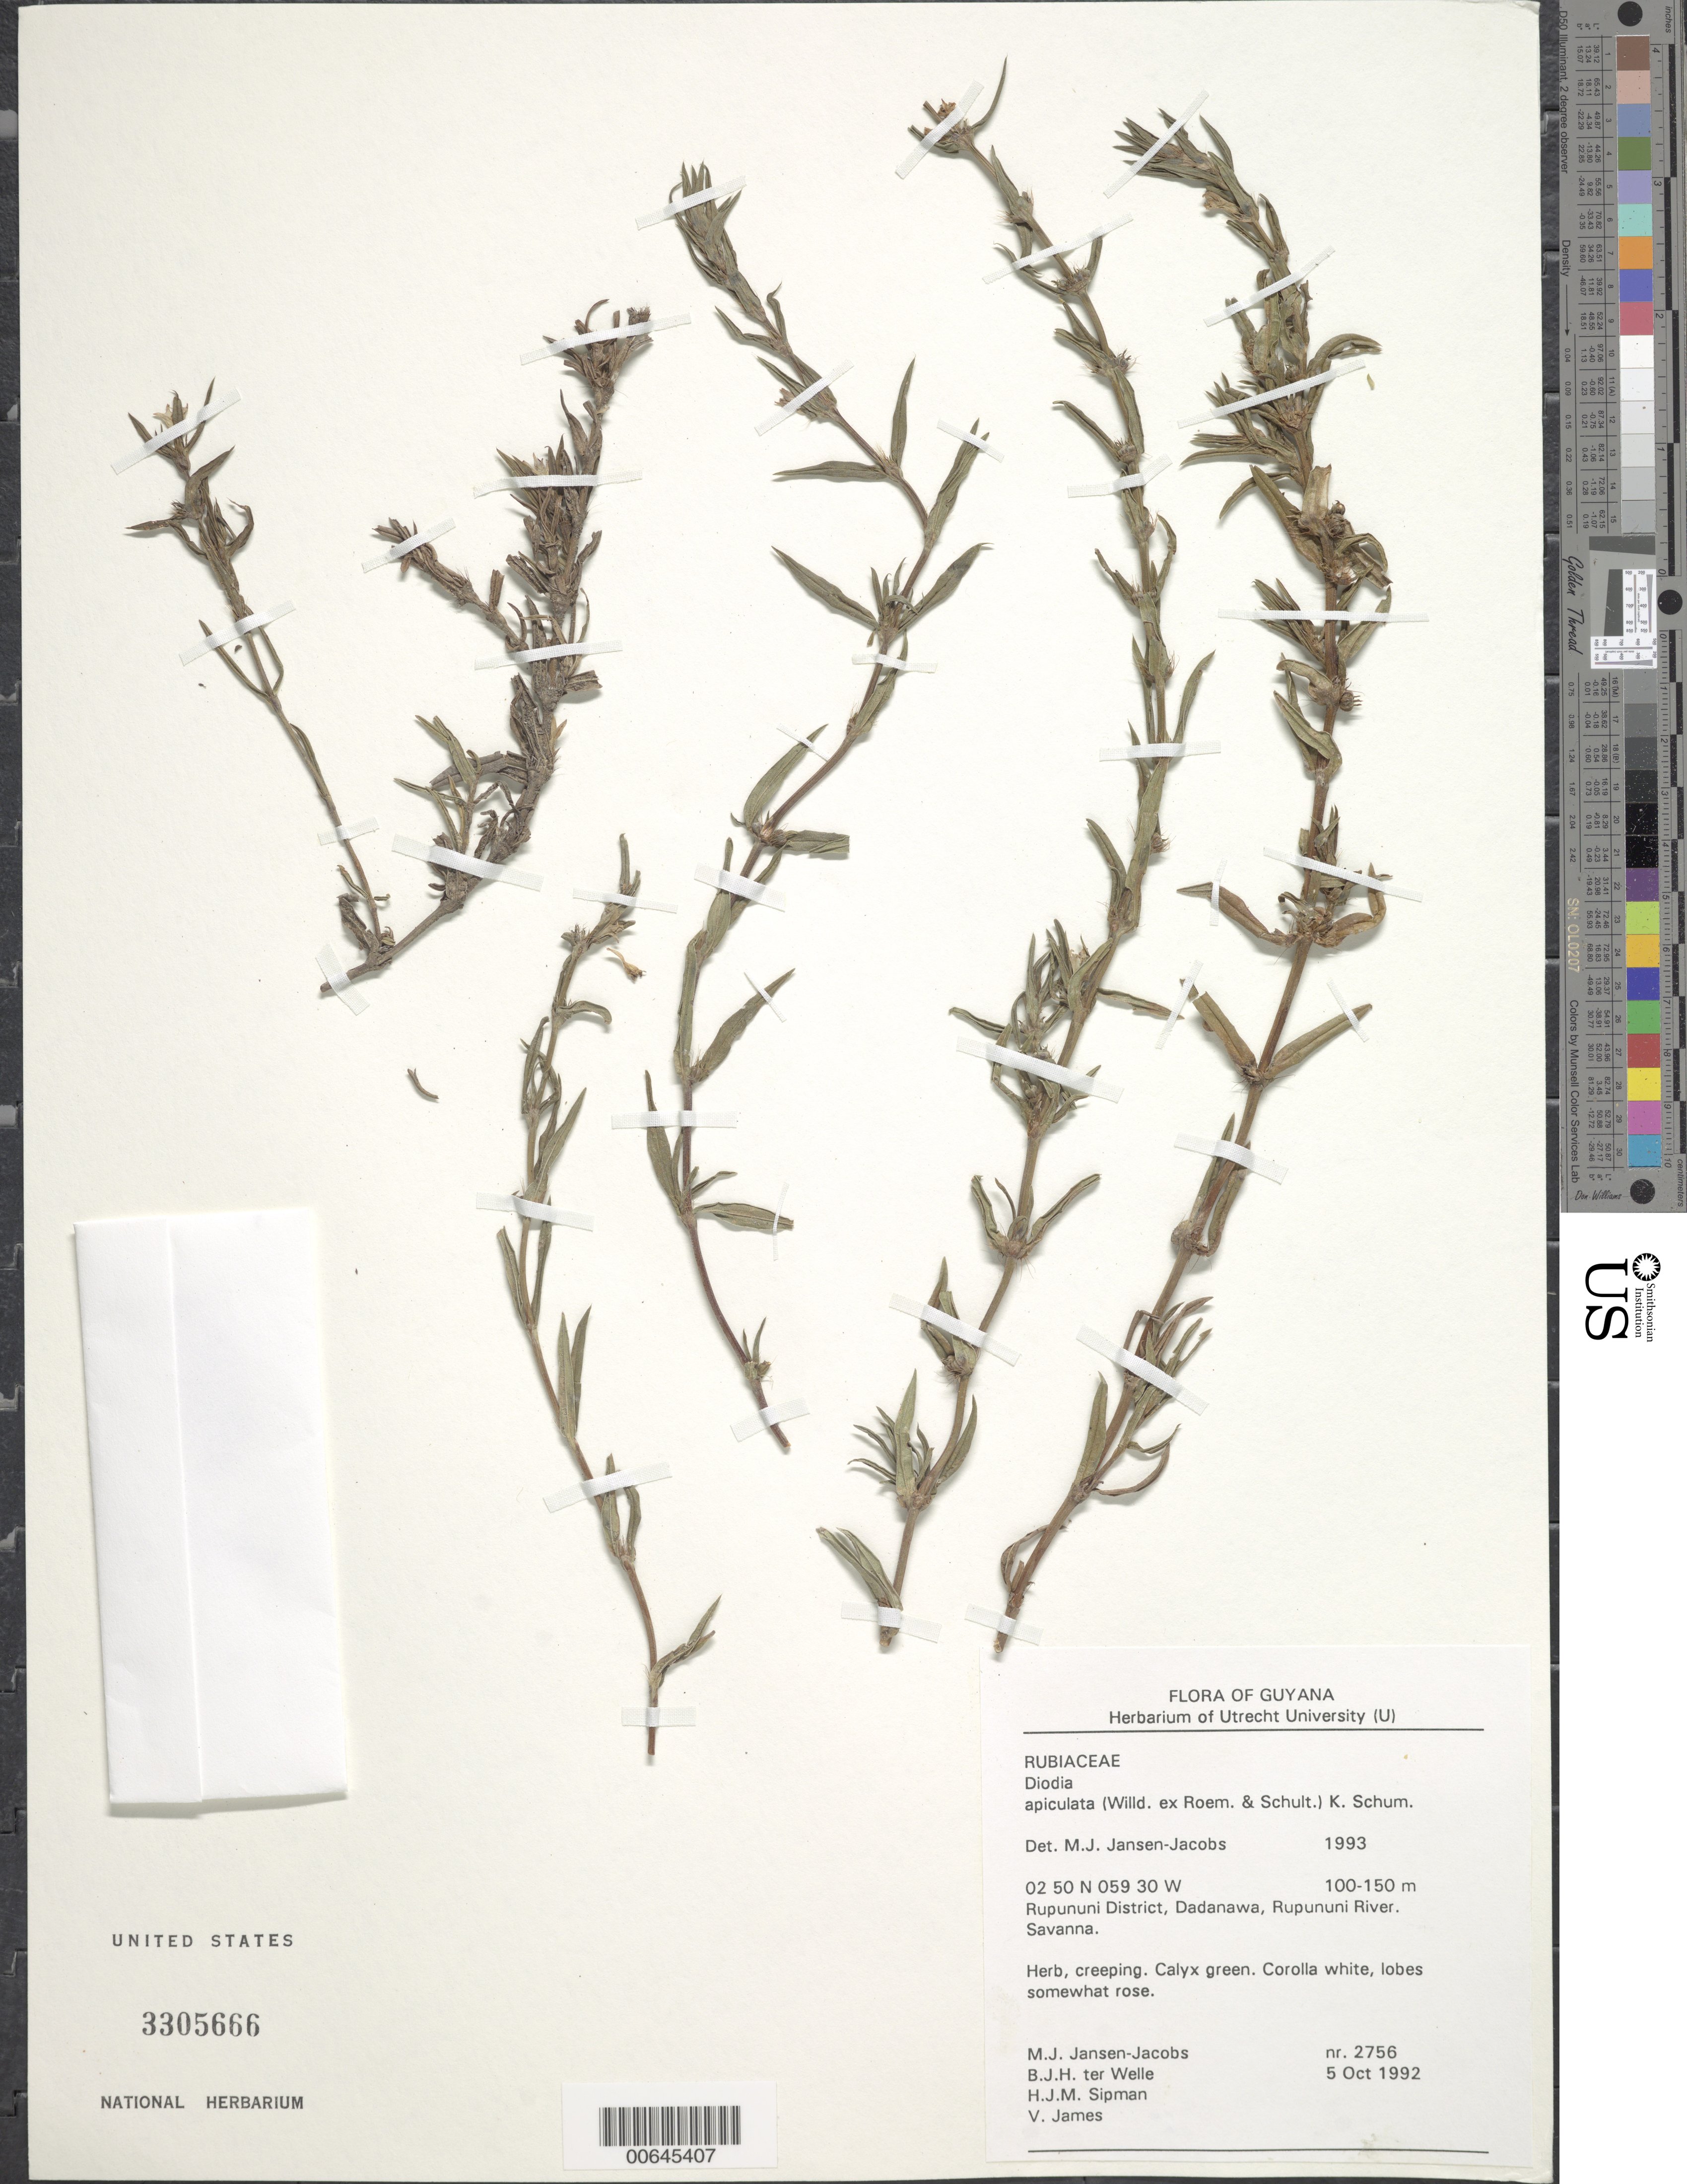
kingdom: Plantae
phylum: Tracheophyta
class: Magnoliopsida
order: Gentianales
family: Rubiaceae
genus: Diodia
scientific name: Diodia apiculata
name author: (Willd. ex Roem. & Schult.) K. Schum.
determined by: Jansen-Jacobs, M. J., (U), Nationaal Herbarium Nederland, Utrecht University branch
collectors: M. J. Jansen-Jacobs, B. Welle, H. J. M. Sipman & V. James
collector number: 2756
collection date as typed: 5-Oct-92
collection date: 1992-10-05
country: Guyana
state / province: U. Takutu-U. Essequibo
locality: Rupununi District, Dadanawa, Rupununi River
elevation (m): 100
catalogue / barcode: US 3305666